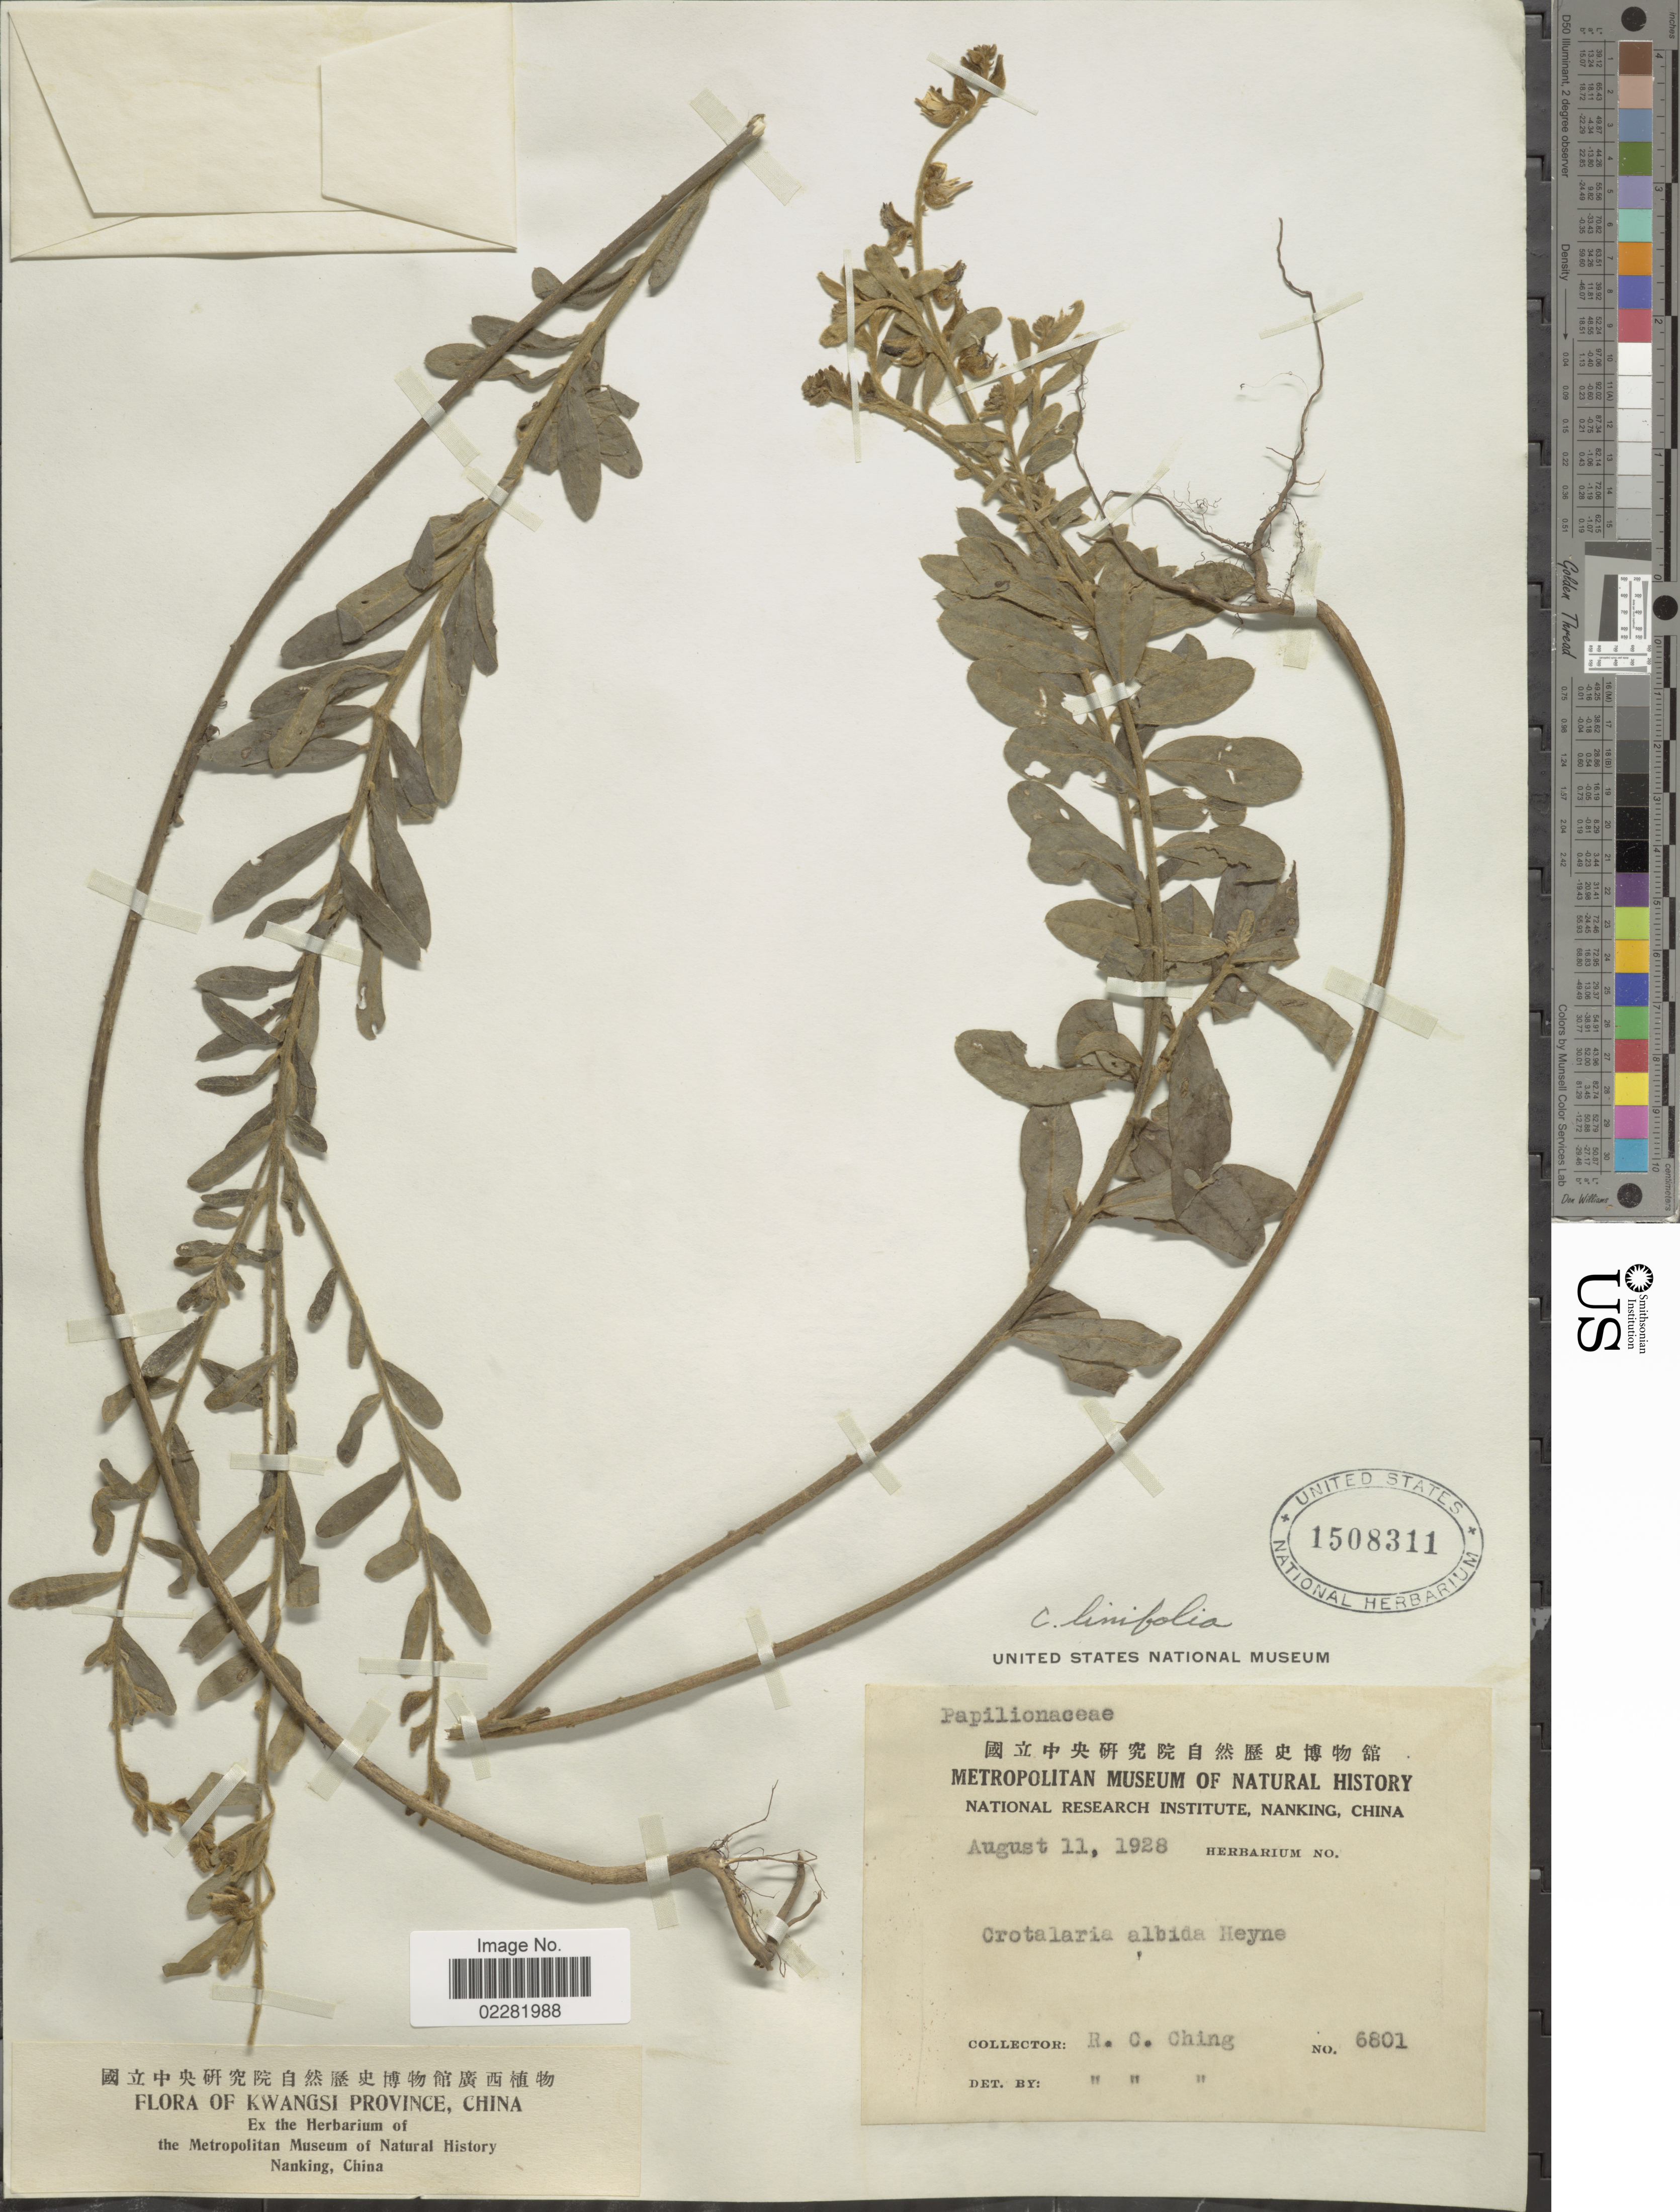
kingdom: Plantae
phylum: Tracheophyta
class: Magnoliopsida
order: Fabales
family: Fabaceae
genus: Crotalaria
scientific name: Crotalaria linifolia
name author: L. f.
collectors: R. C. Ching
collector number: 6801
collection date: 1928-08-11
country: China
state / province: Guangxi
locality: Kwangsi Province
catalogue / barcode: US 1508311